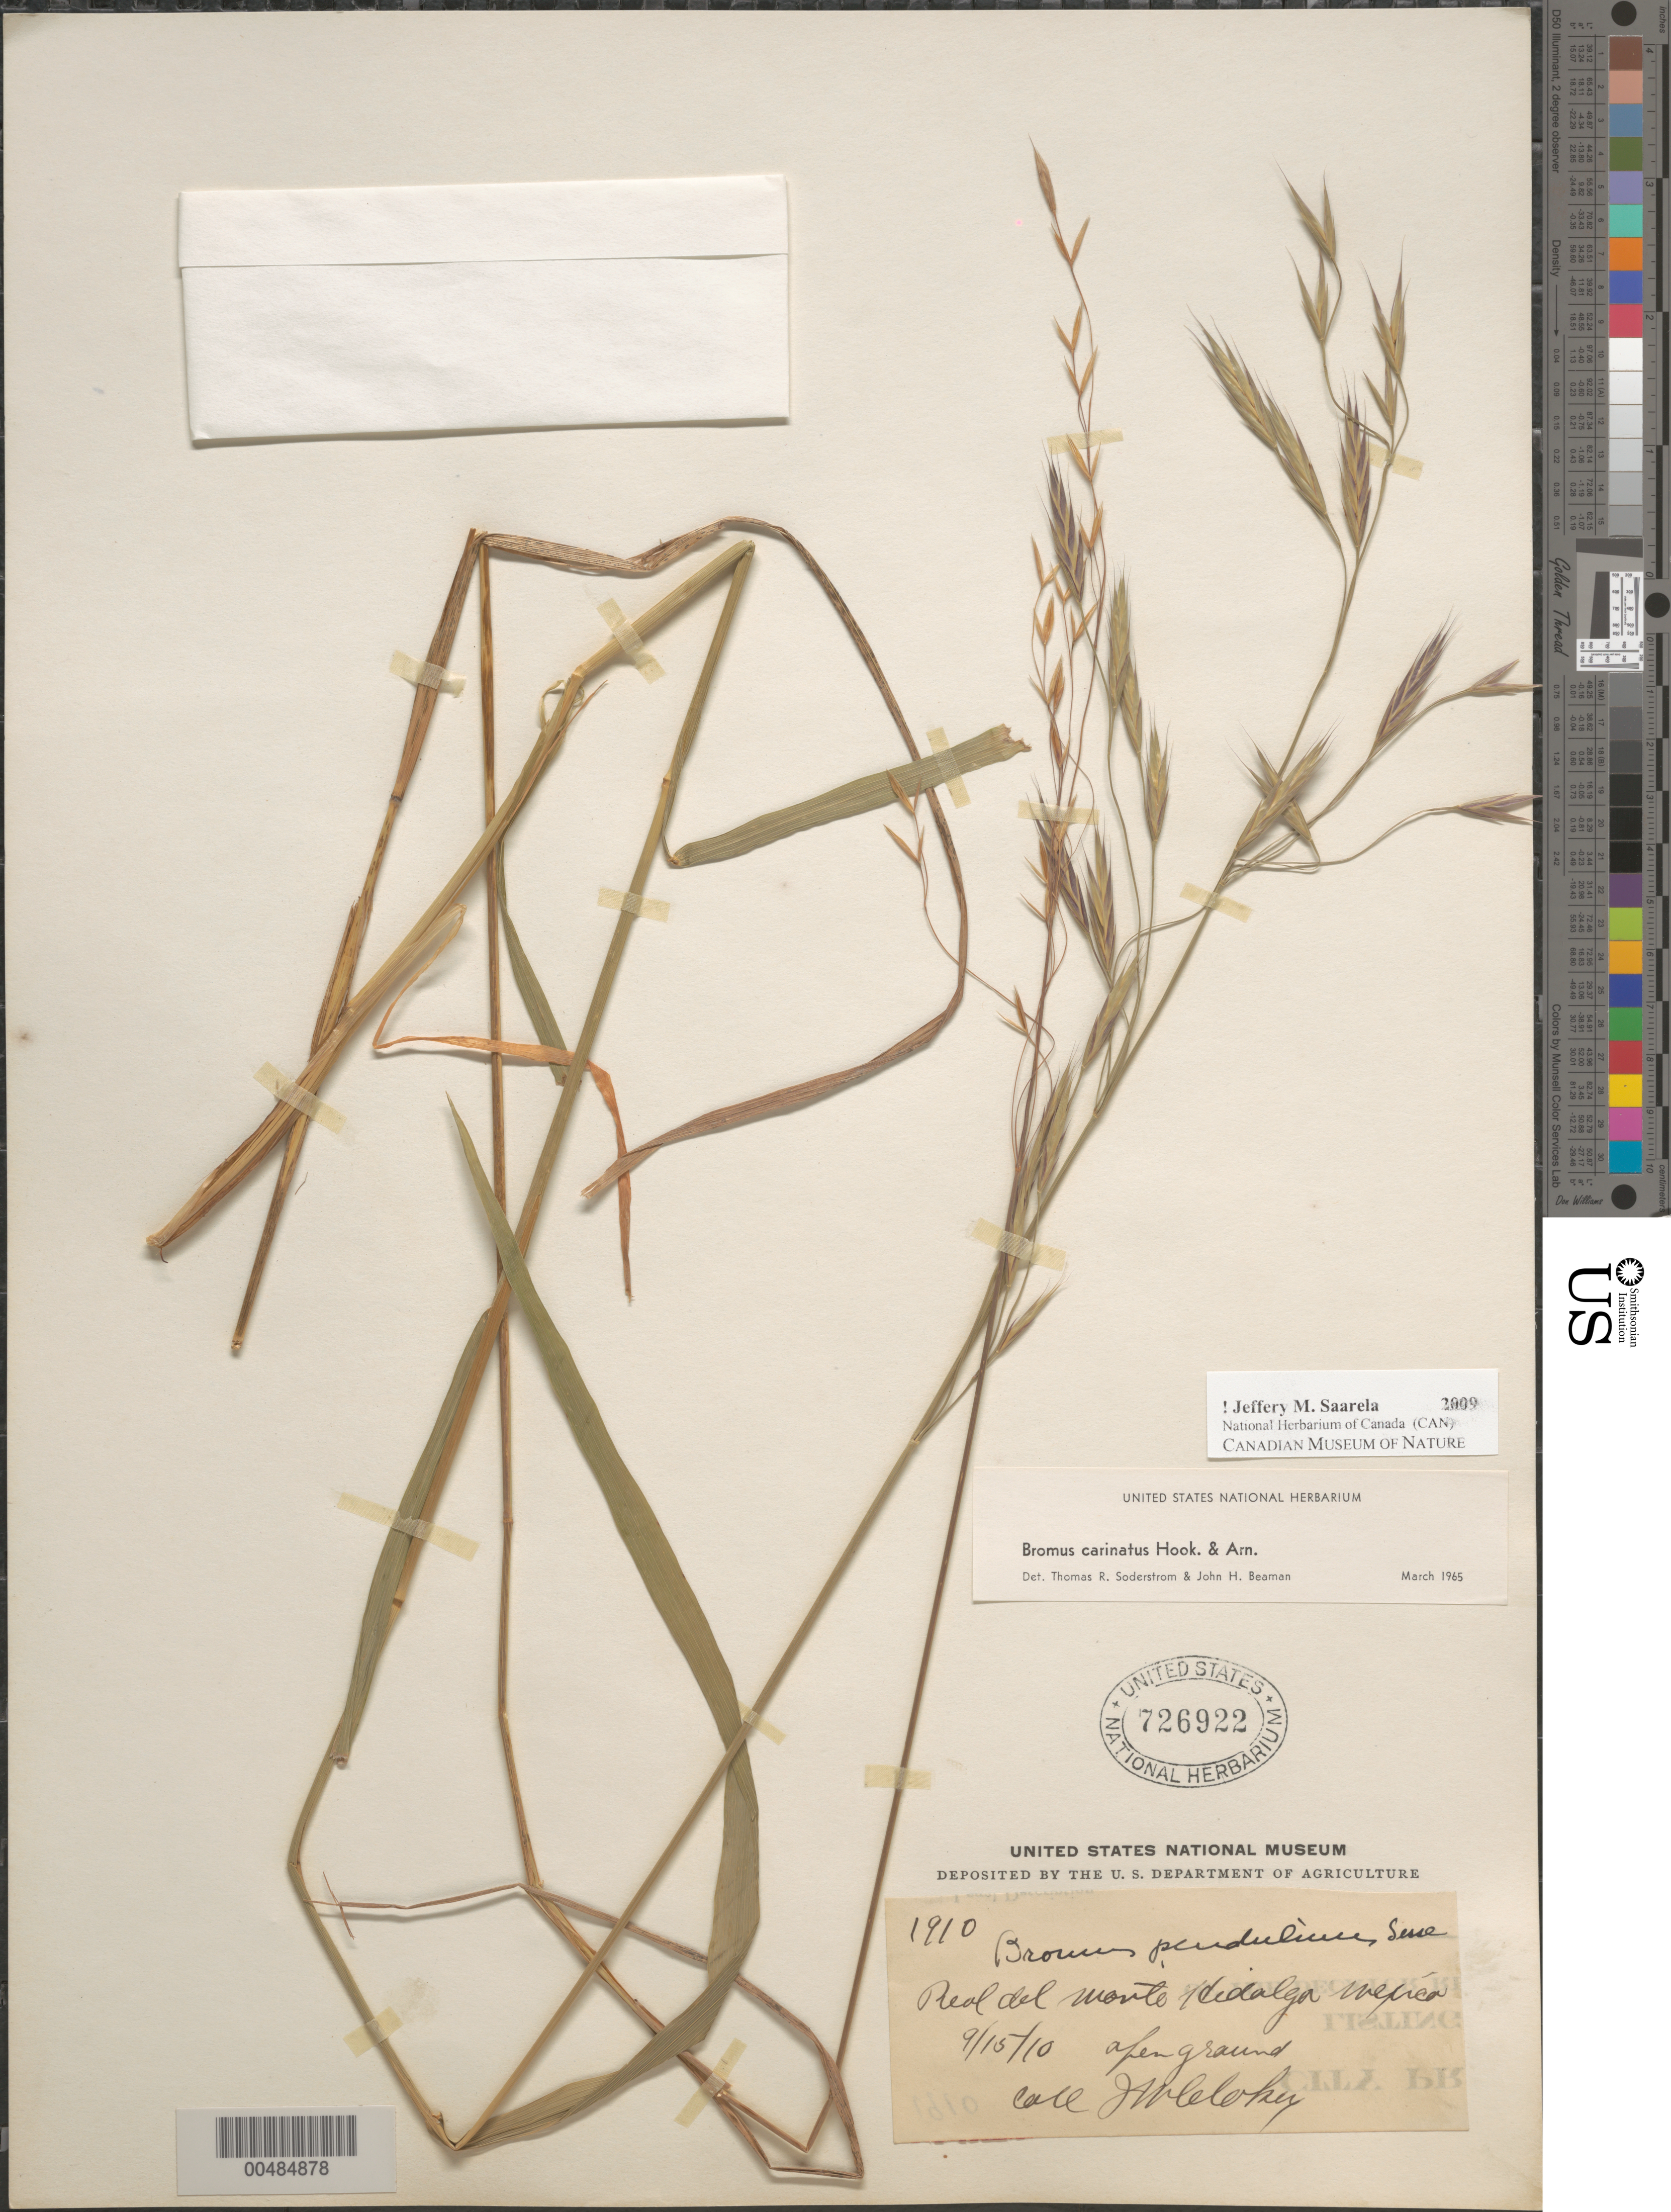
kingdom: Plantae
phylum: Tracheophyta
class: Liliopsida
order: Poales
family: Poaceae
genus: Bromus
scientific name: Bromus carinatus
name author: Hook. & Arn.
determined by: Soderstrom, T. R.; Beaman, J. H.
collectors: I. W. Clokey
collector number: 1910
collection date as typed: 15 Sep 1910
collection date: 1910-09-15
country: Mexico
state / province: Hidalgo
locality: Real del Monte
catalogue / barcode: US 726922